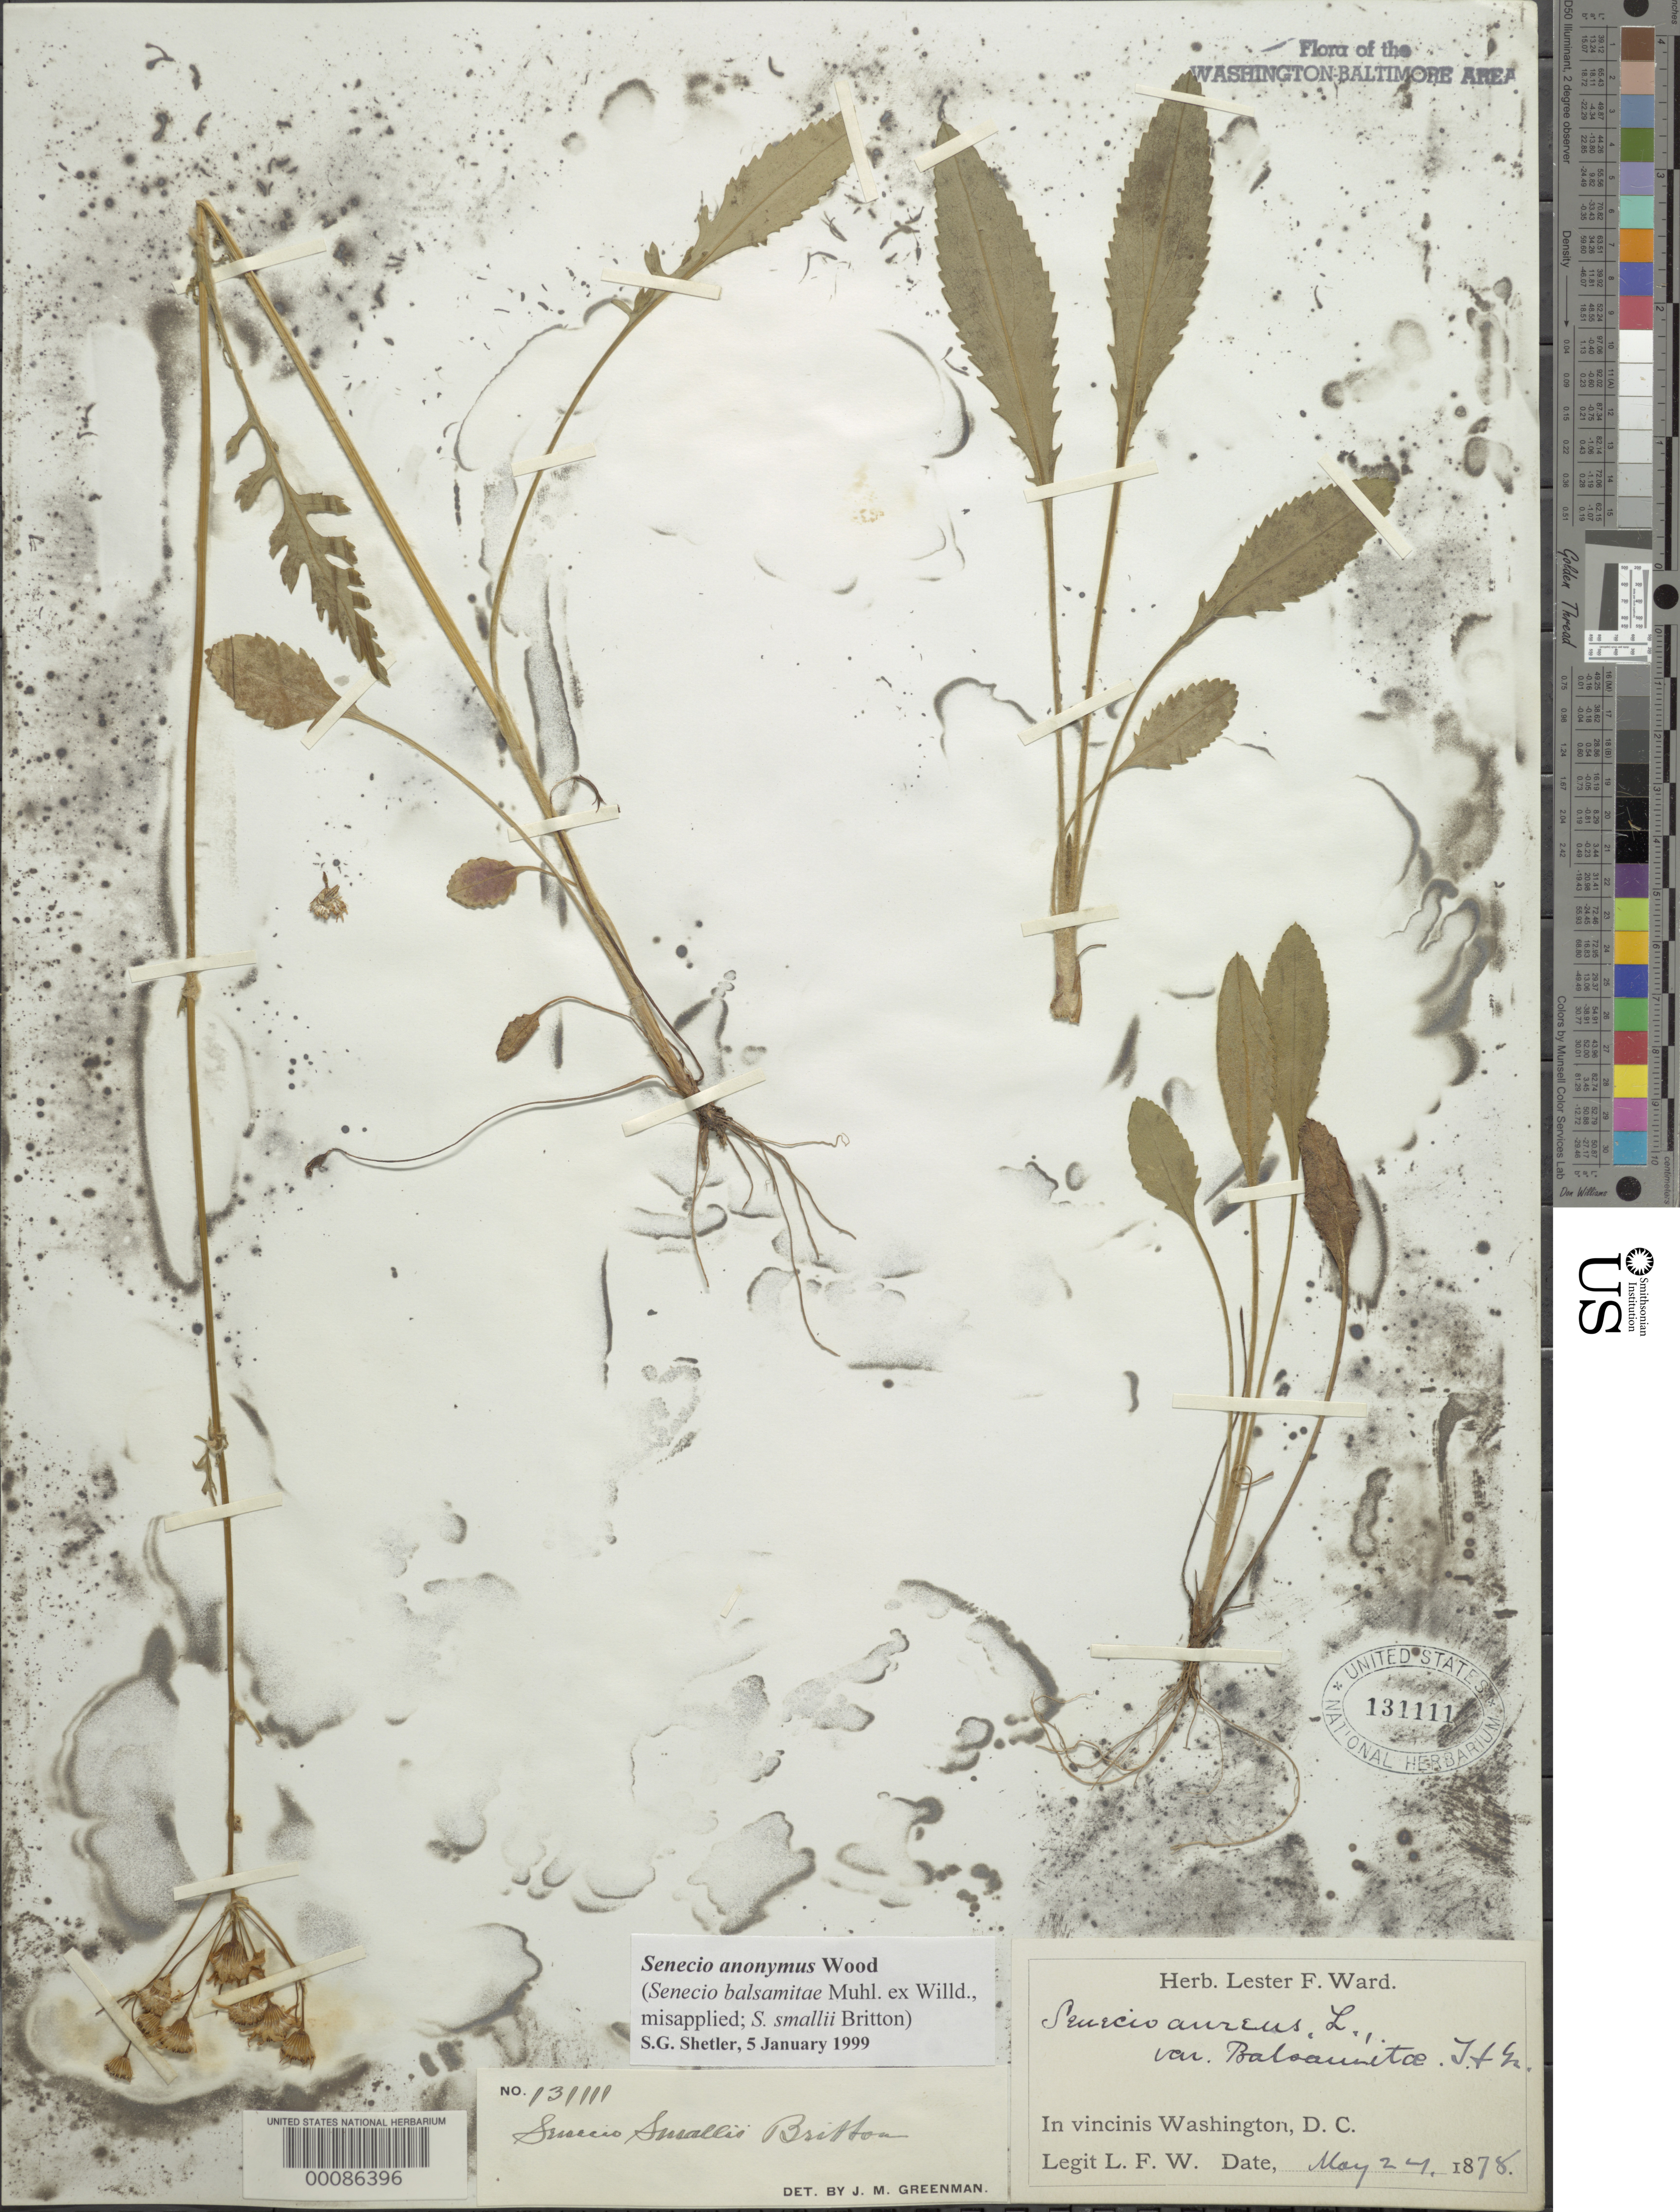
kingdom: Plantae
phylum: Tracheophyta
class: Magnoliopsida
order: Asterales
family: Asteraceae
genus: Packera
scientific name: Packera anonyma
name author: (Alph. Wood) W.A. Weber & Á. Löve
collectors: L. F. Ward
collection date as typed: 24 May 1878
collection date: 1878-05-24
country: United States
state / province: District of Columbia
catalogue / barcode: US 131111